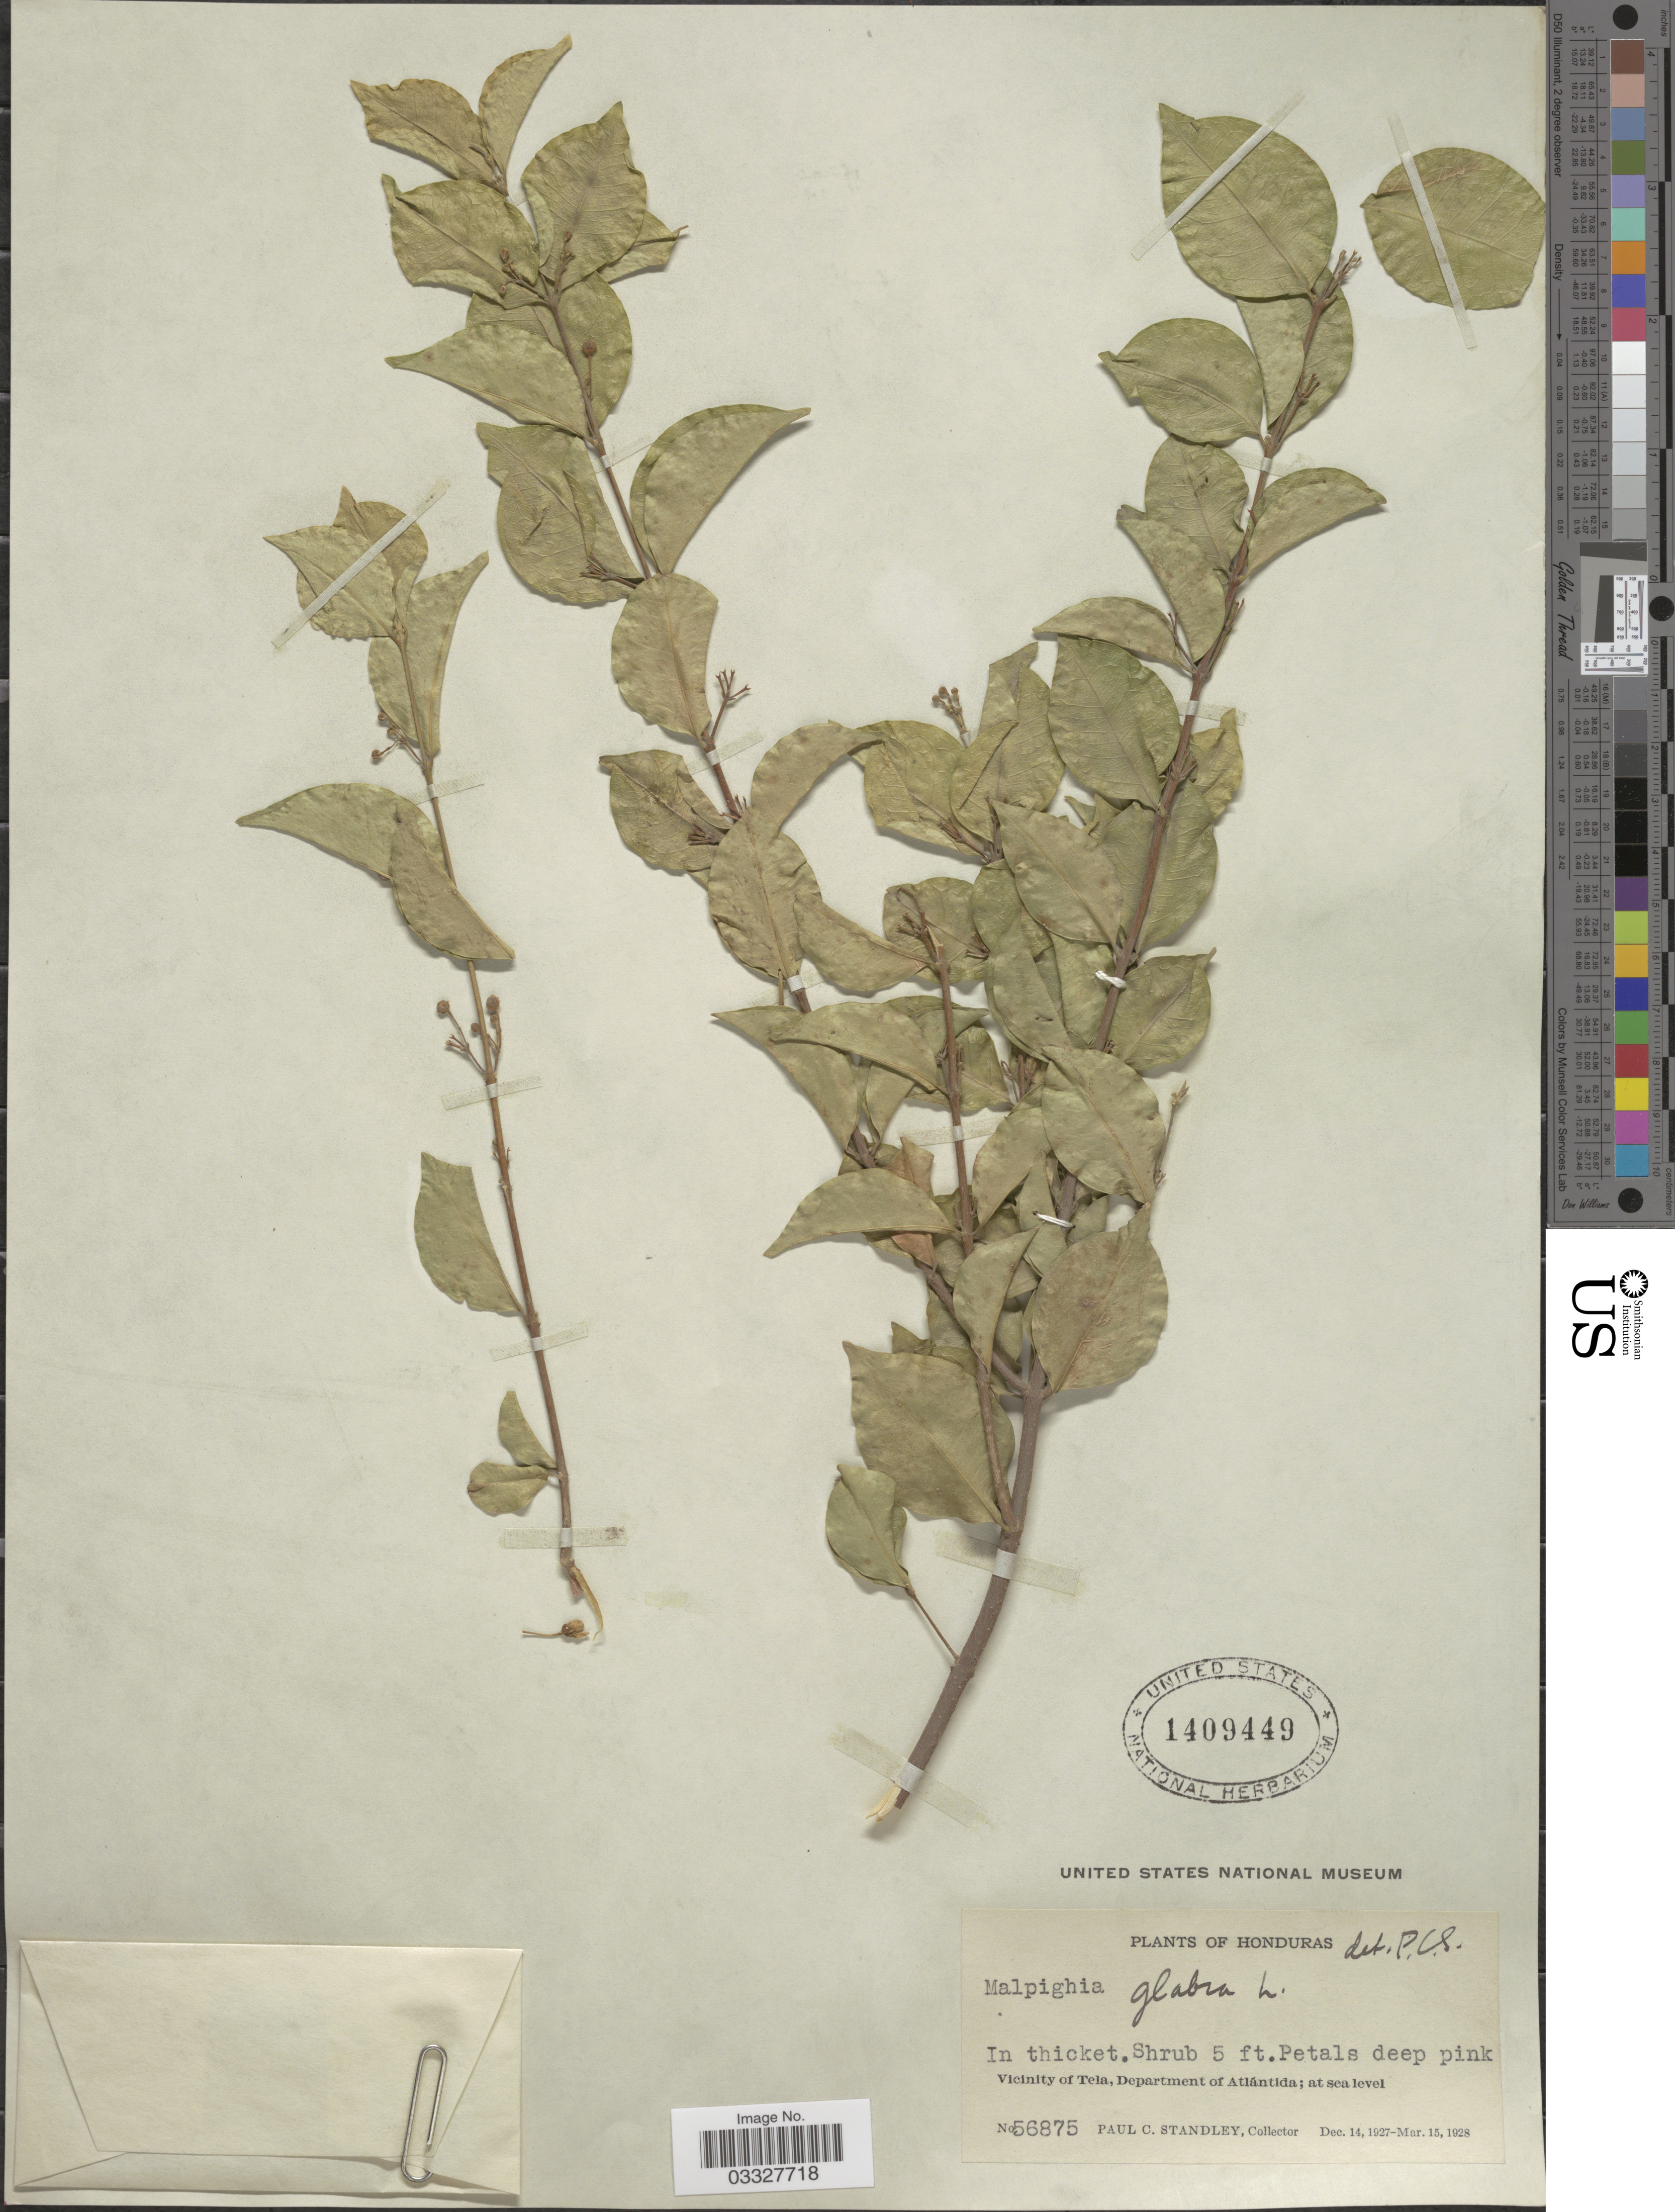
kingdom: Plantae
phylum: Tracheophyta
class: Magnoliopsida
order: Malpighiales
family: Malpighiaceae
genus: Malpighia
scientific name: Malpighia glabra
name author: L.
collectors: P. C. Standley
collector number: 56875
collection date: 1927-12-14/1928-03-15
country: Honduras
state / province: Atlántida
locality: Vicinity of Tela, Department of Atlántida.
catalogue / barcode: US 1409449